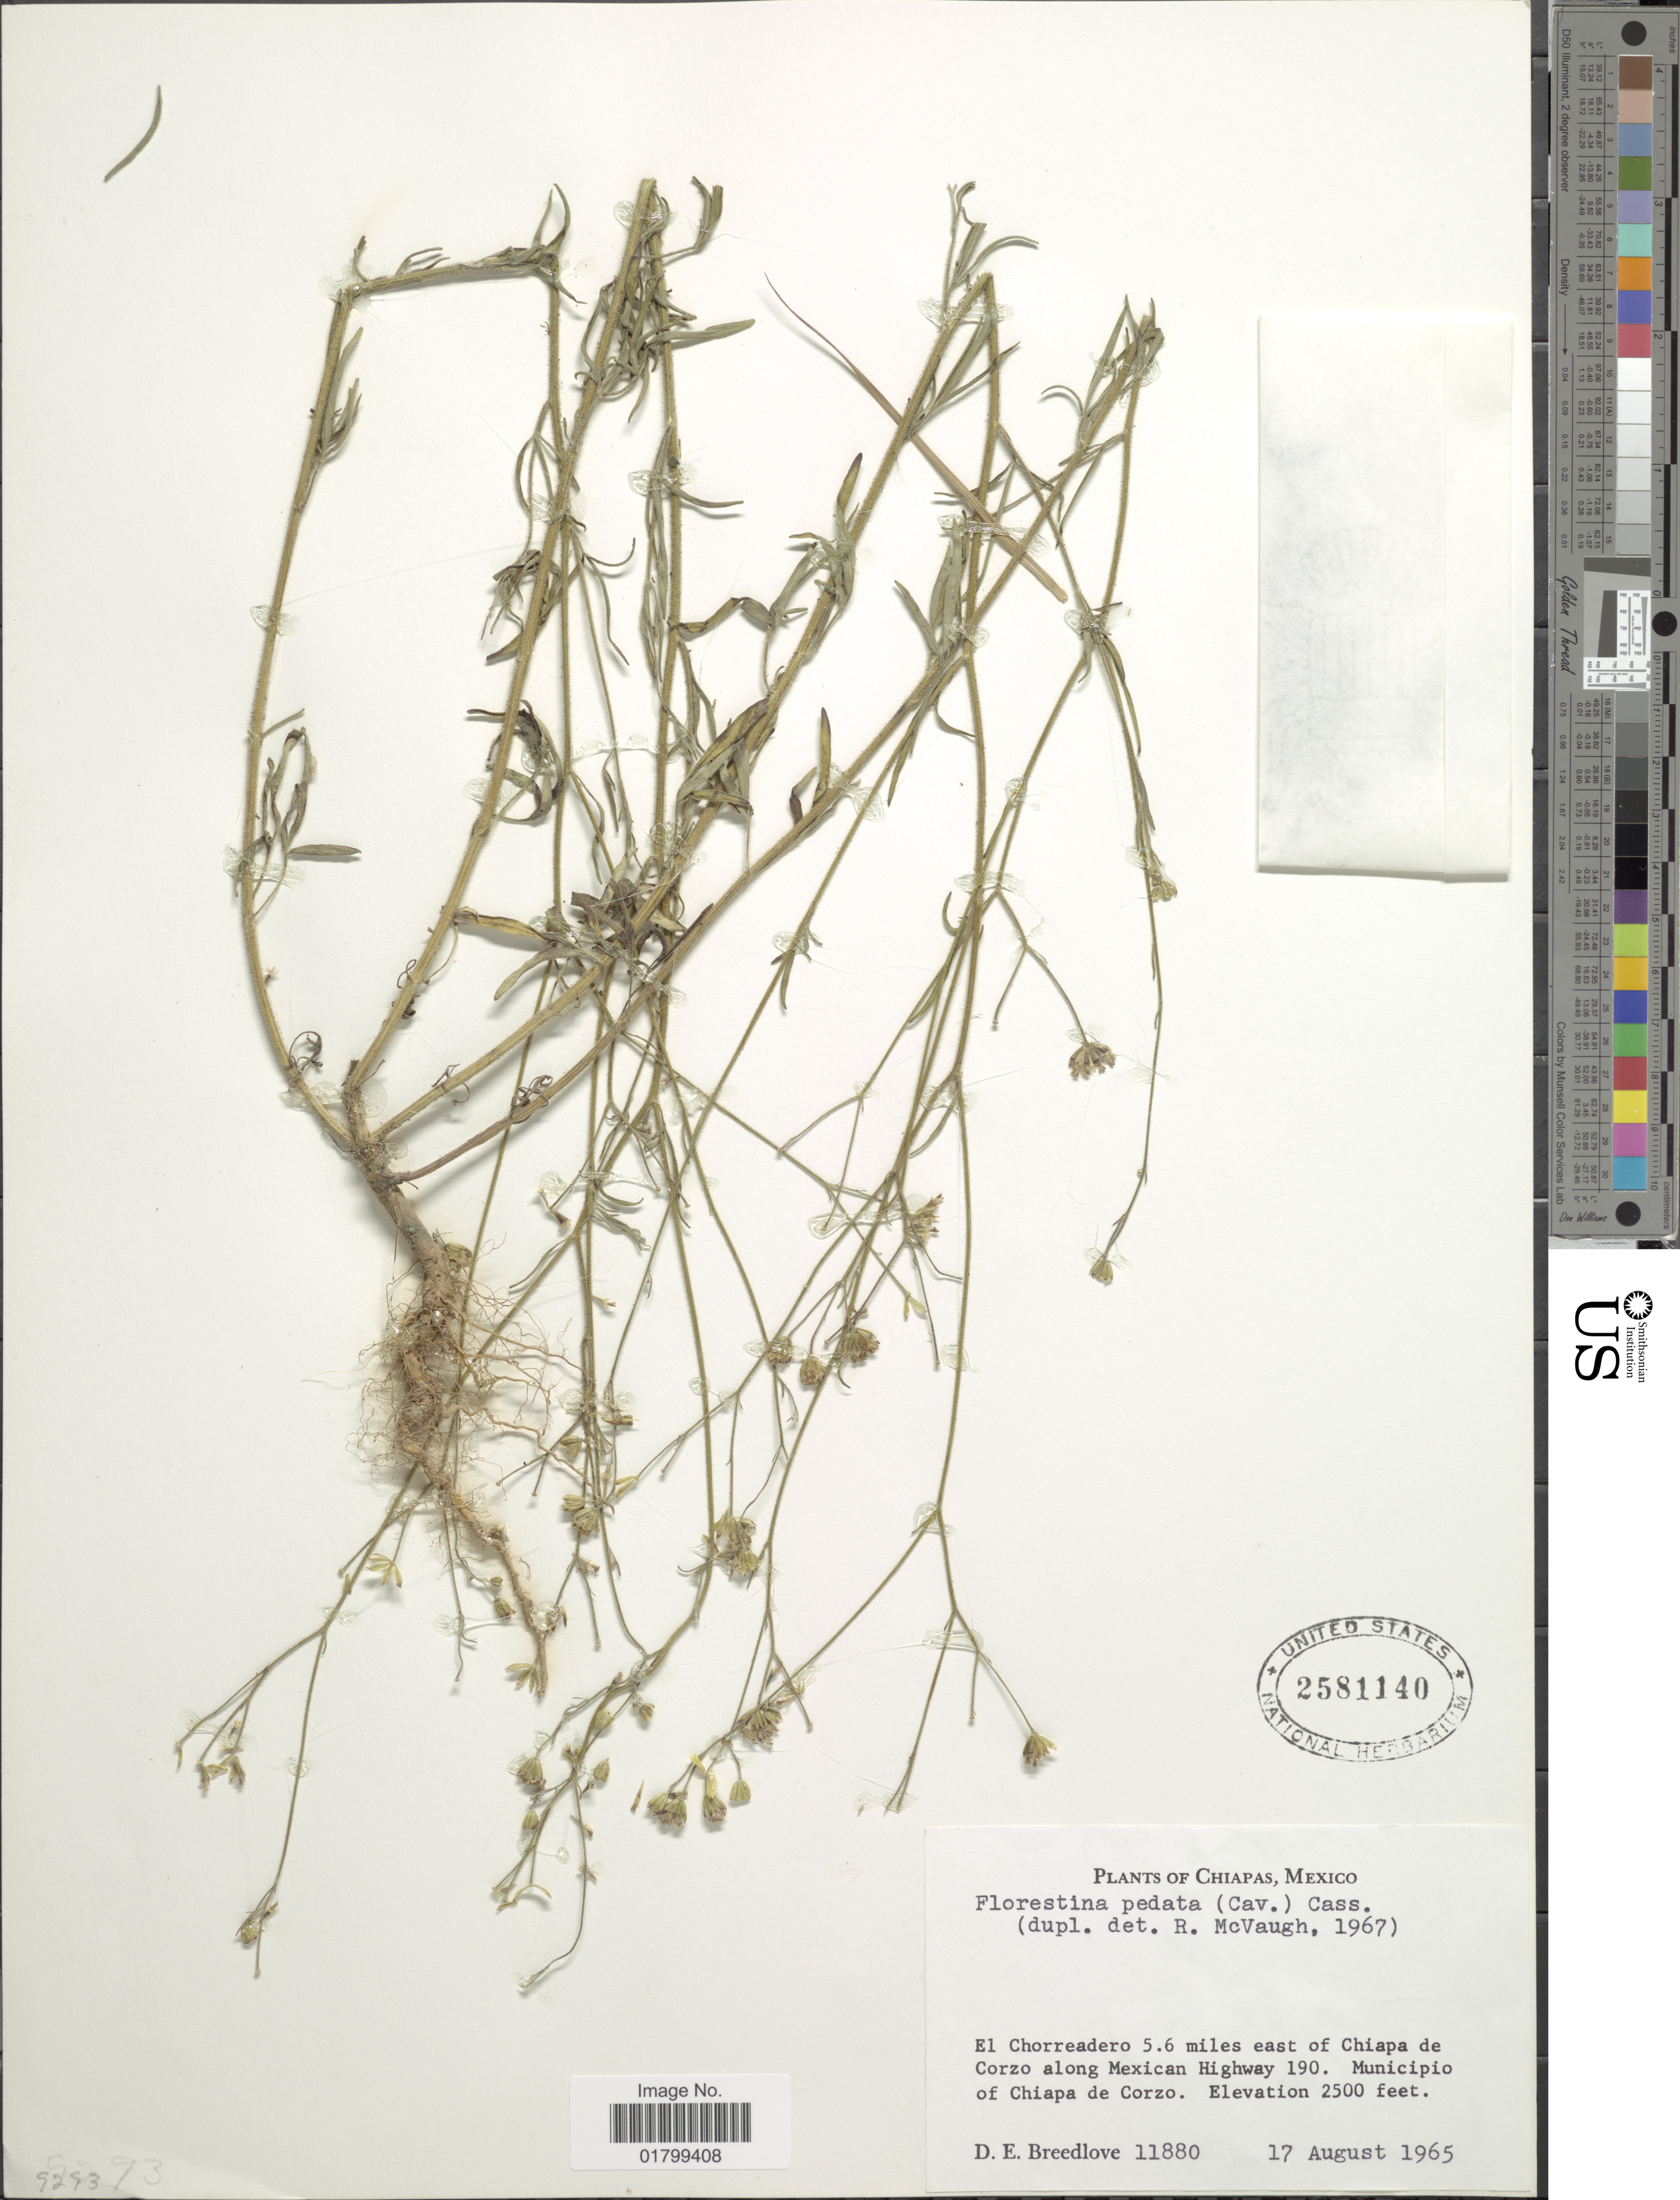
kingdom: Plantae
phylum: Tracheophyta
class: Magnoliopsida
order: Asterales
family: Asteraceae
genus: Florestina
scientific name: Florestina pedata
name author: (Cav.) Cass.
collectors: D. E. Breedlove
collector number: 11880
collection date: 1965-08-17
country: Mexico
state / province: Chiapas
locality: El Chorreadero 5.6 miles east of Chiapa de Corzo along Mexican Highway 190. Municipio of Chiapa de Corzo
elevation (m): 762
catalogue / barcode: US 2581140